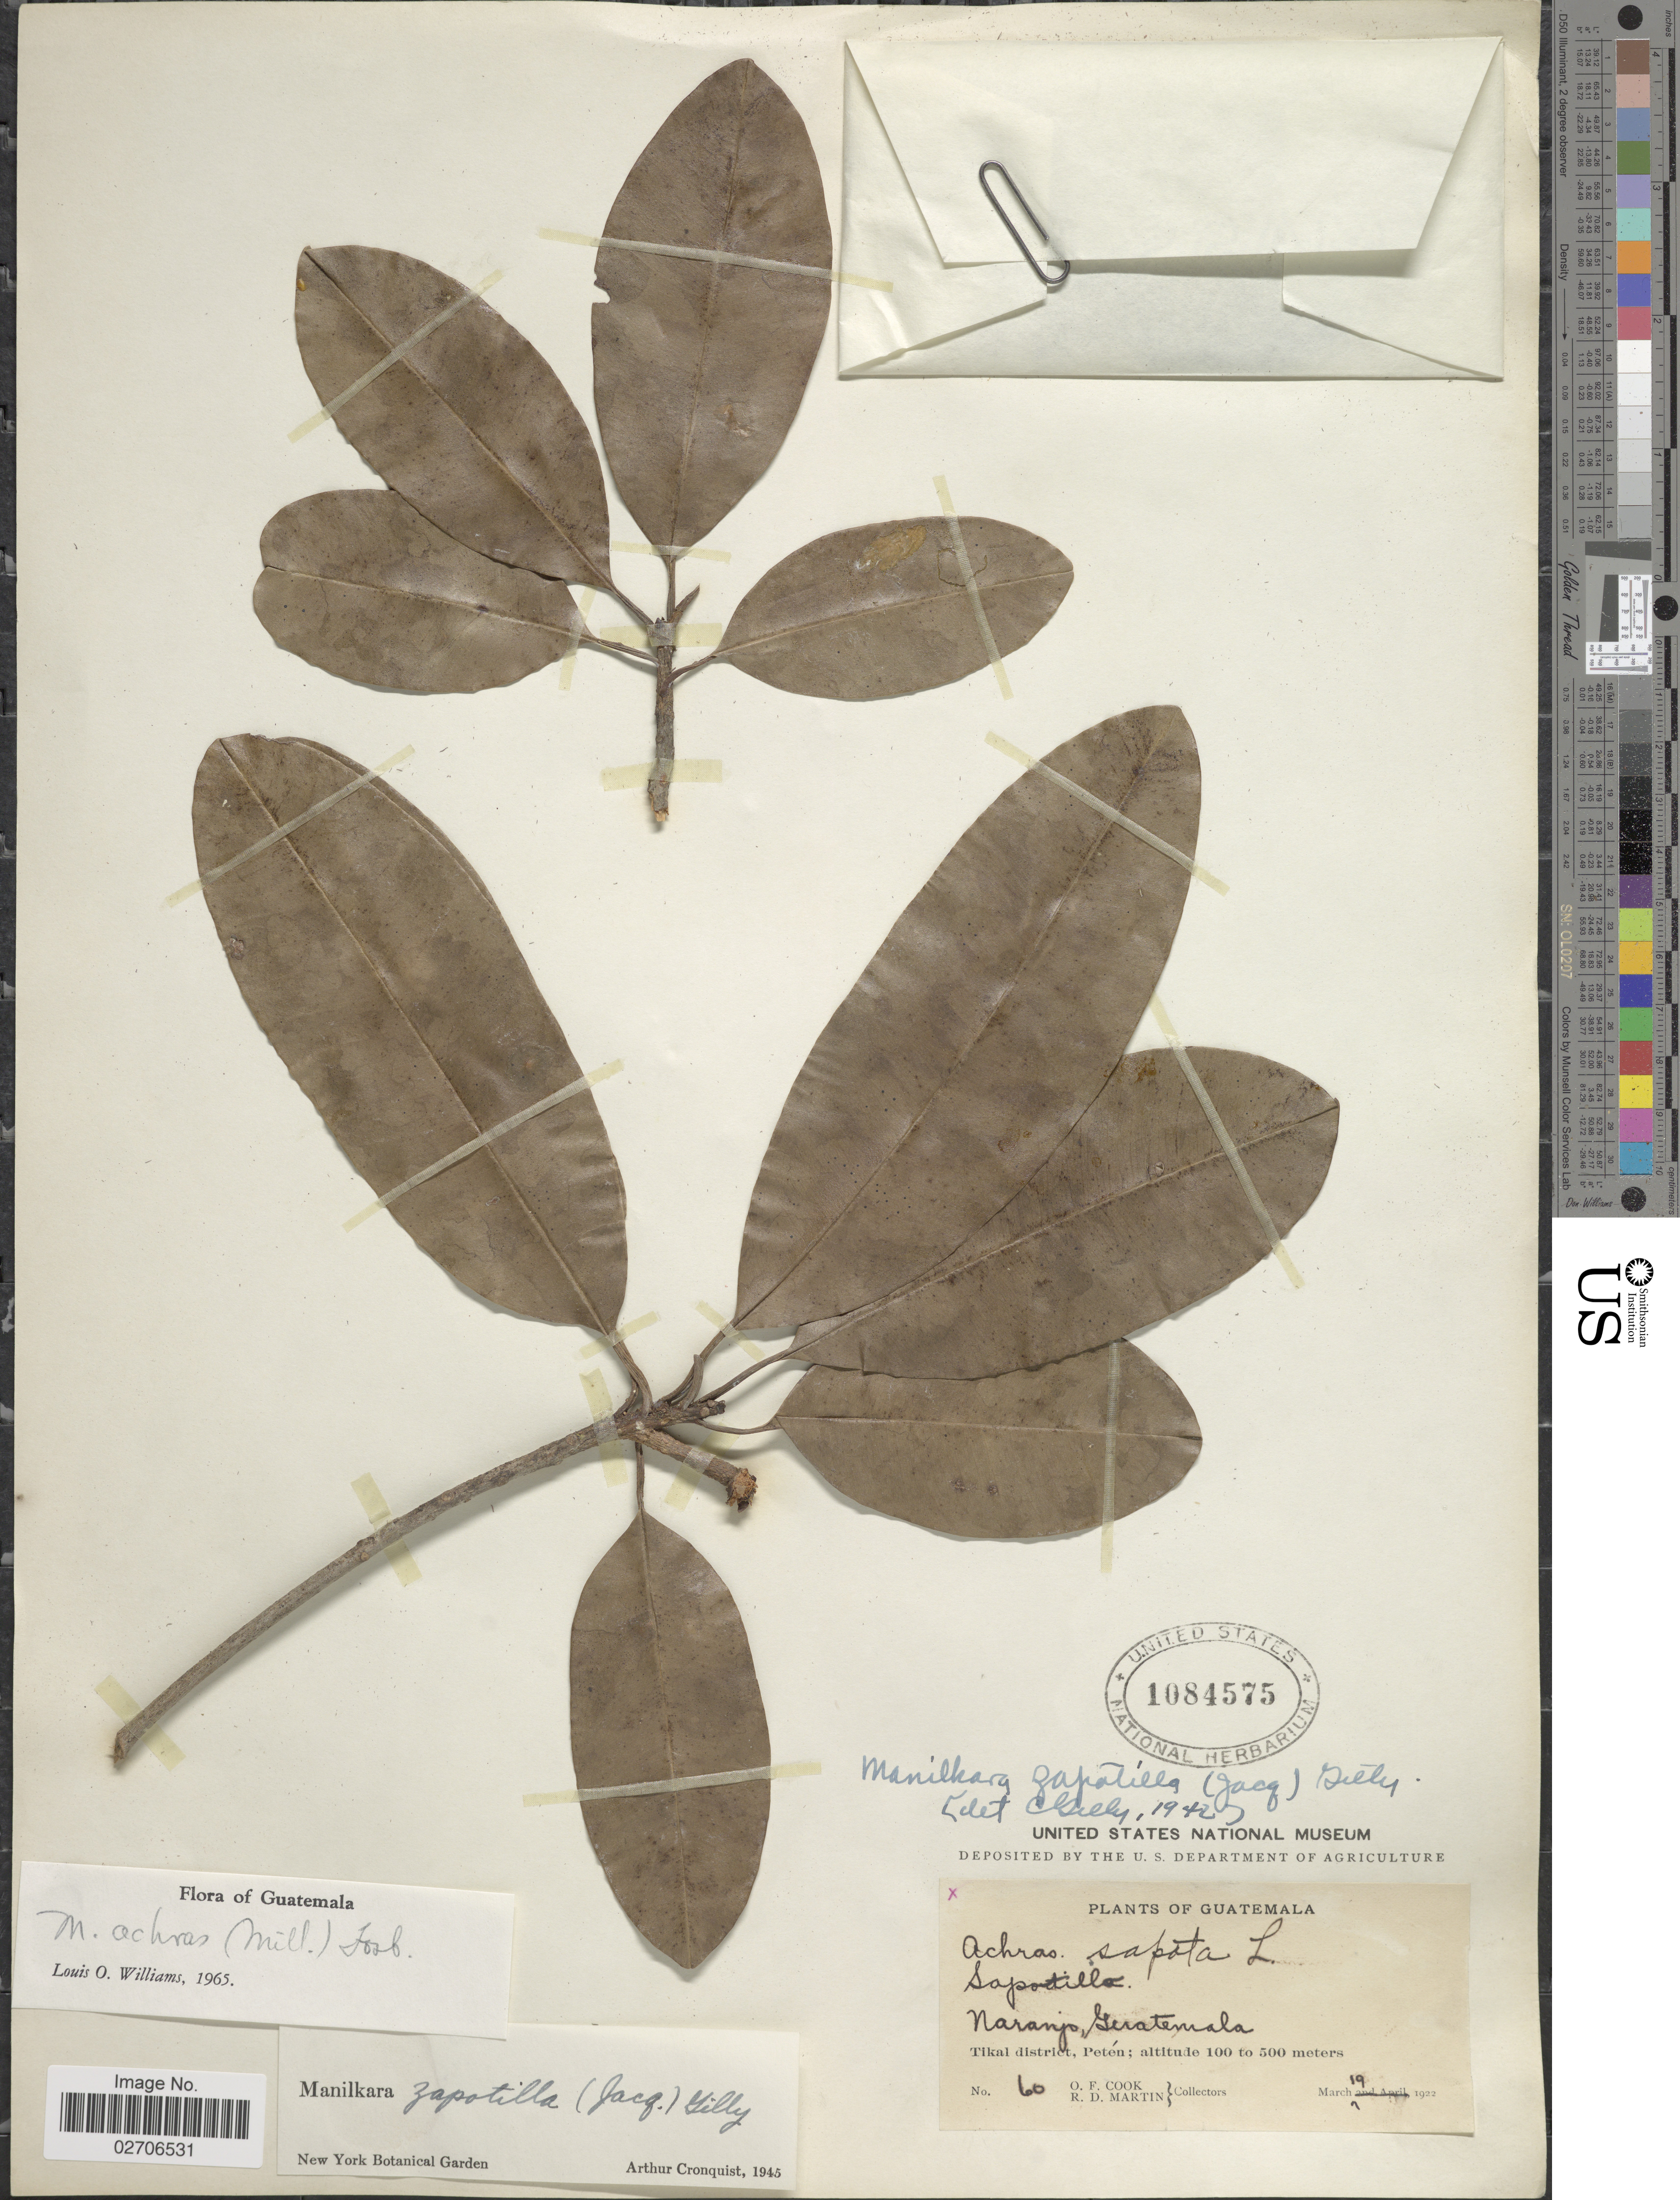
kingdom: Plantae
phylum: Tracheophyta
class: Magnoliopsida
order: Ericales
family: Sapotaceae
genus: Manilkara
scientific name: Manilkara zapota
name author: (L.) P. Royen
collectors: O. F. Cook & R. D. Martin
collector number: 60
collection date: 1922-03-19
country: Guatemala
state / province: El Petén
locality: Naranjo, Guatemala, Tikal District, Peten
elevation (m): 100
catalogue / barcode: US 1084575